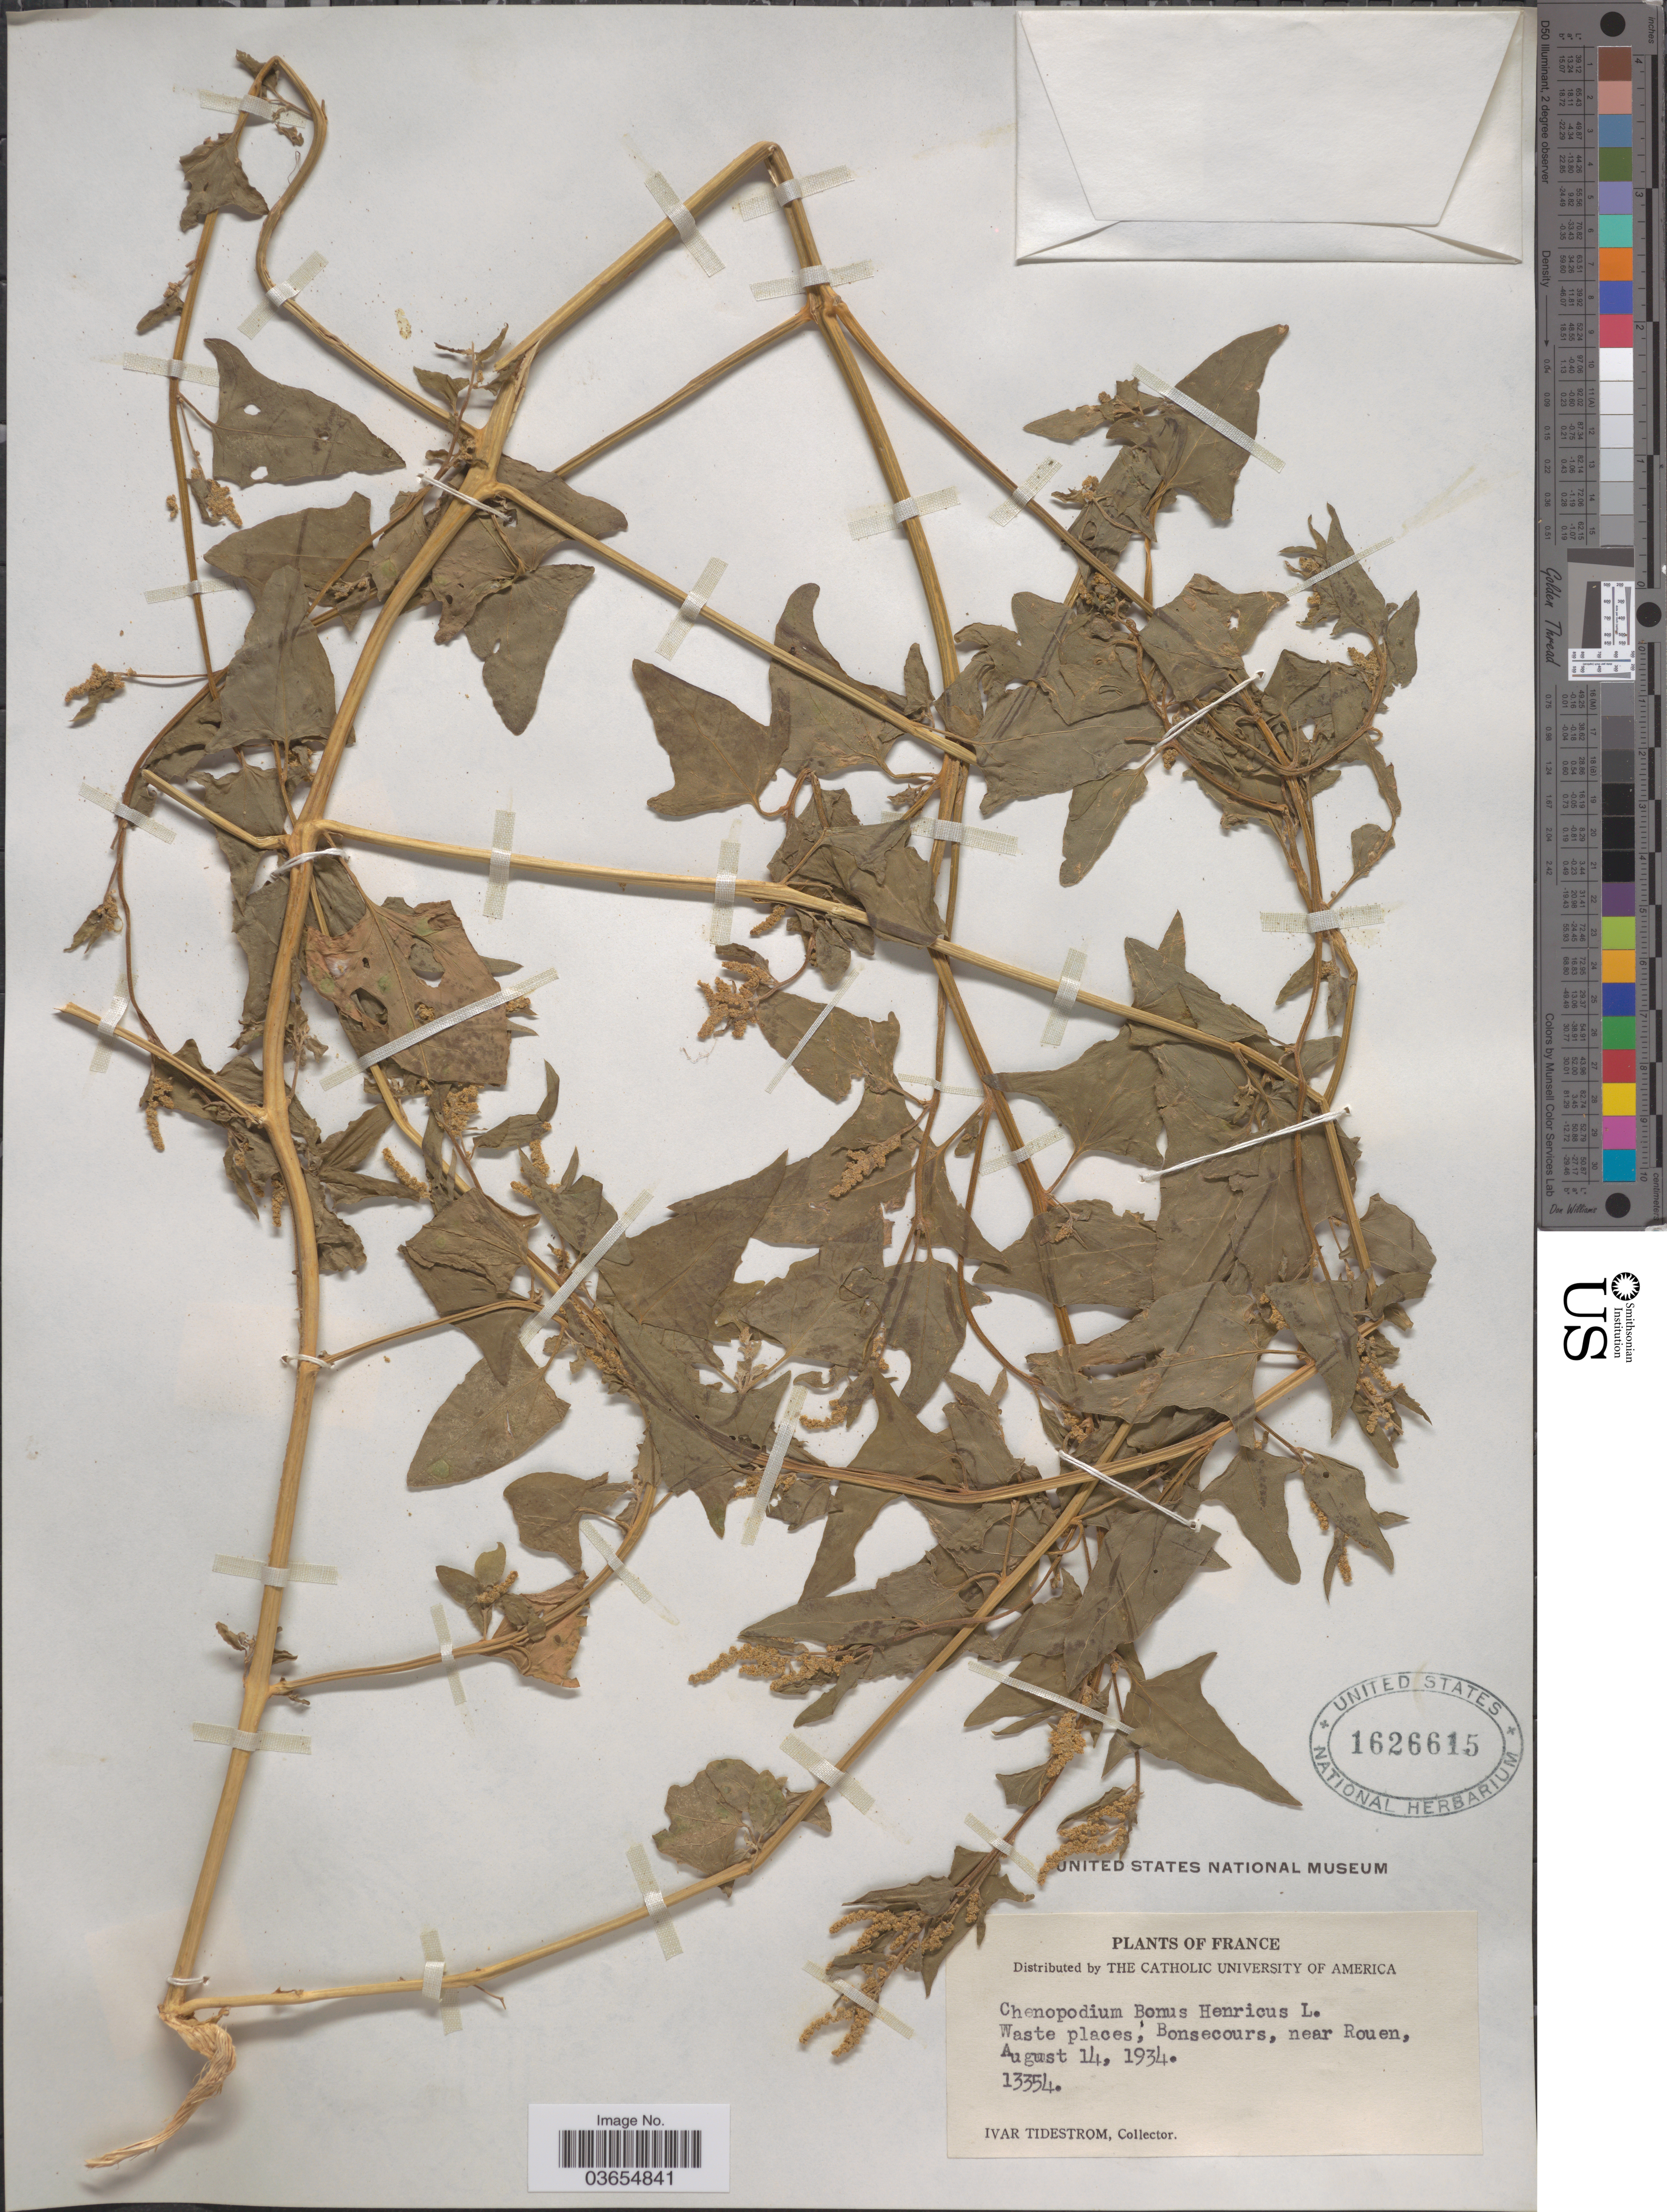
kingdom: Plantae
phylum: Tracheophyta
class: Magnoliopsida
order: Caryophyllales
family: Amaranthaceae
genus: Chenopodium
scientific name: Chenopodium bonus-henricus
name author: L.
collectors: I. F. Tidestrom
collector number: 13354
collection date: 1934-08-14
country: France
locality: Waste places, Bonsecours, near Rouen.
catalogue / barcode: US 1626615